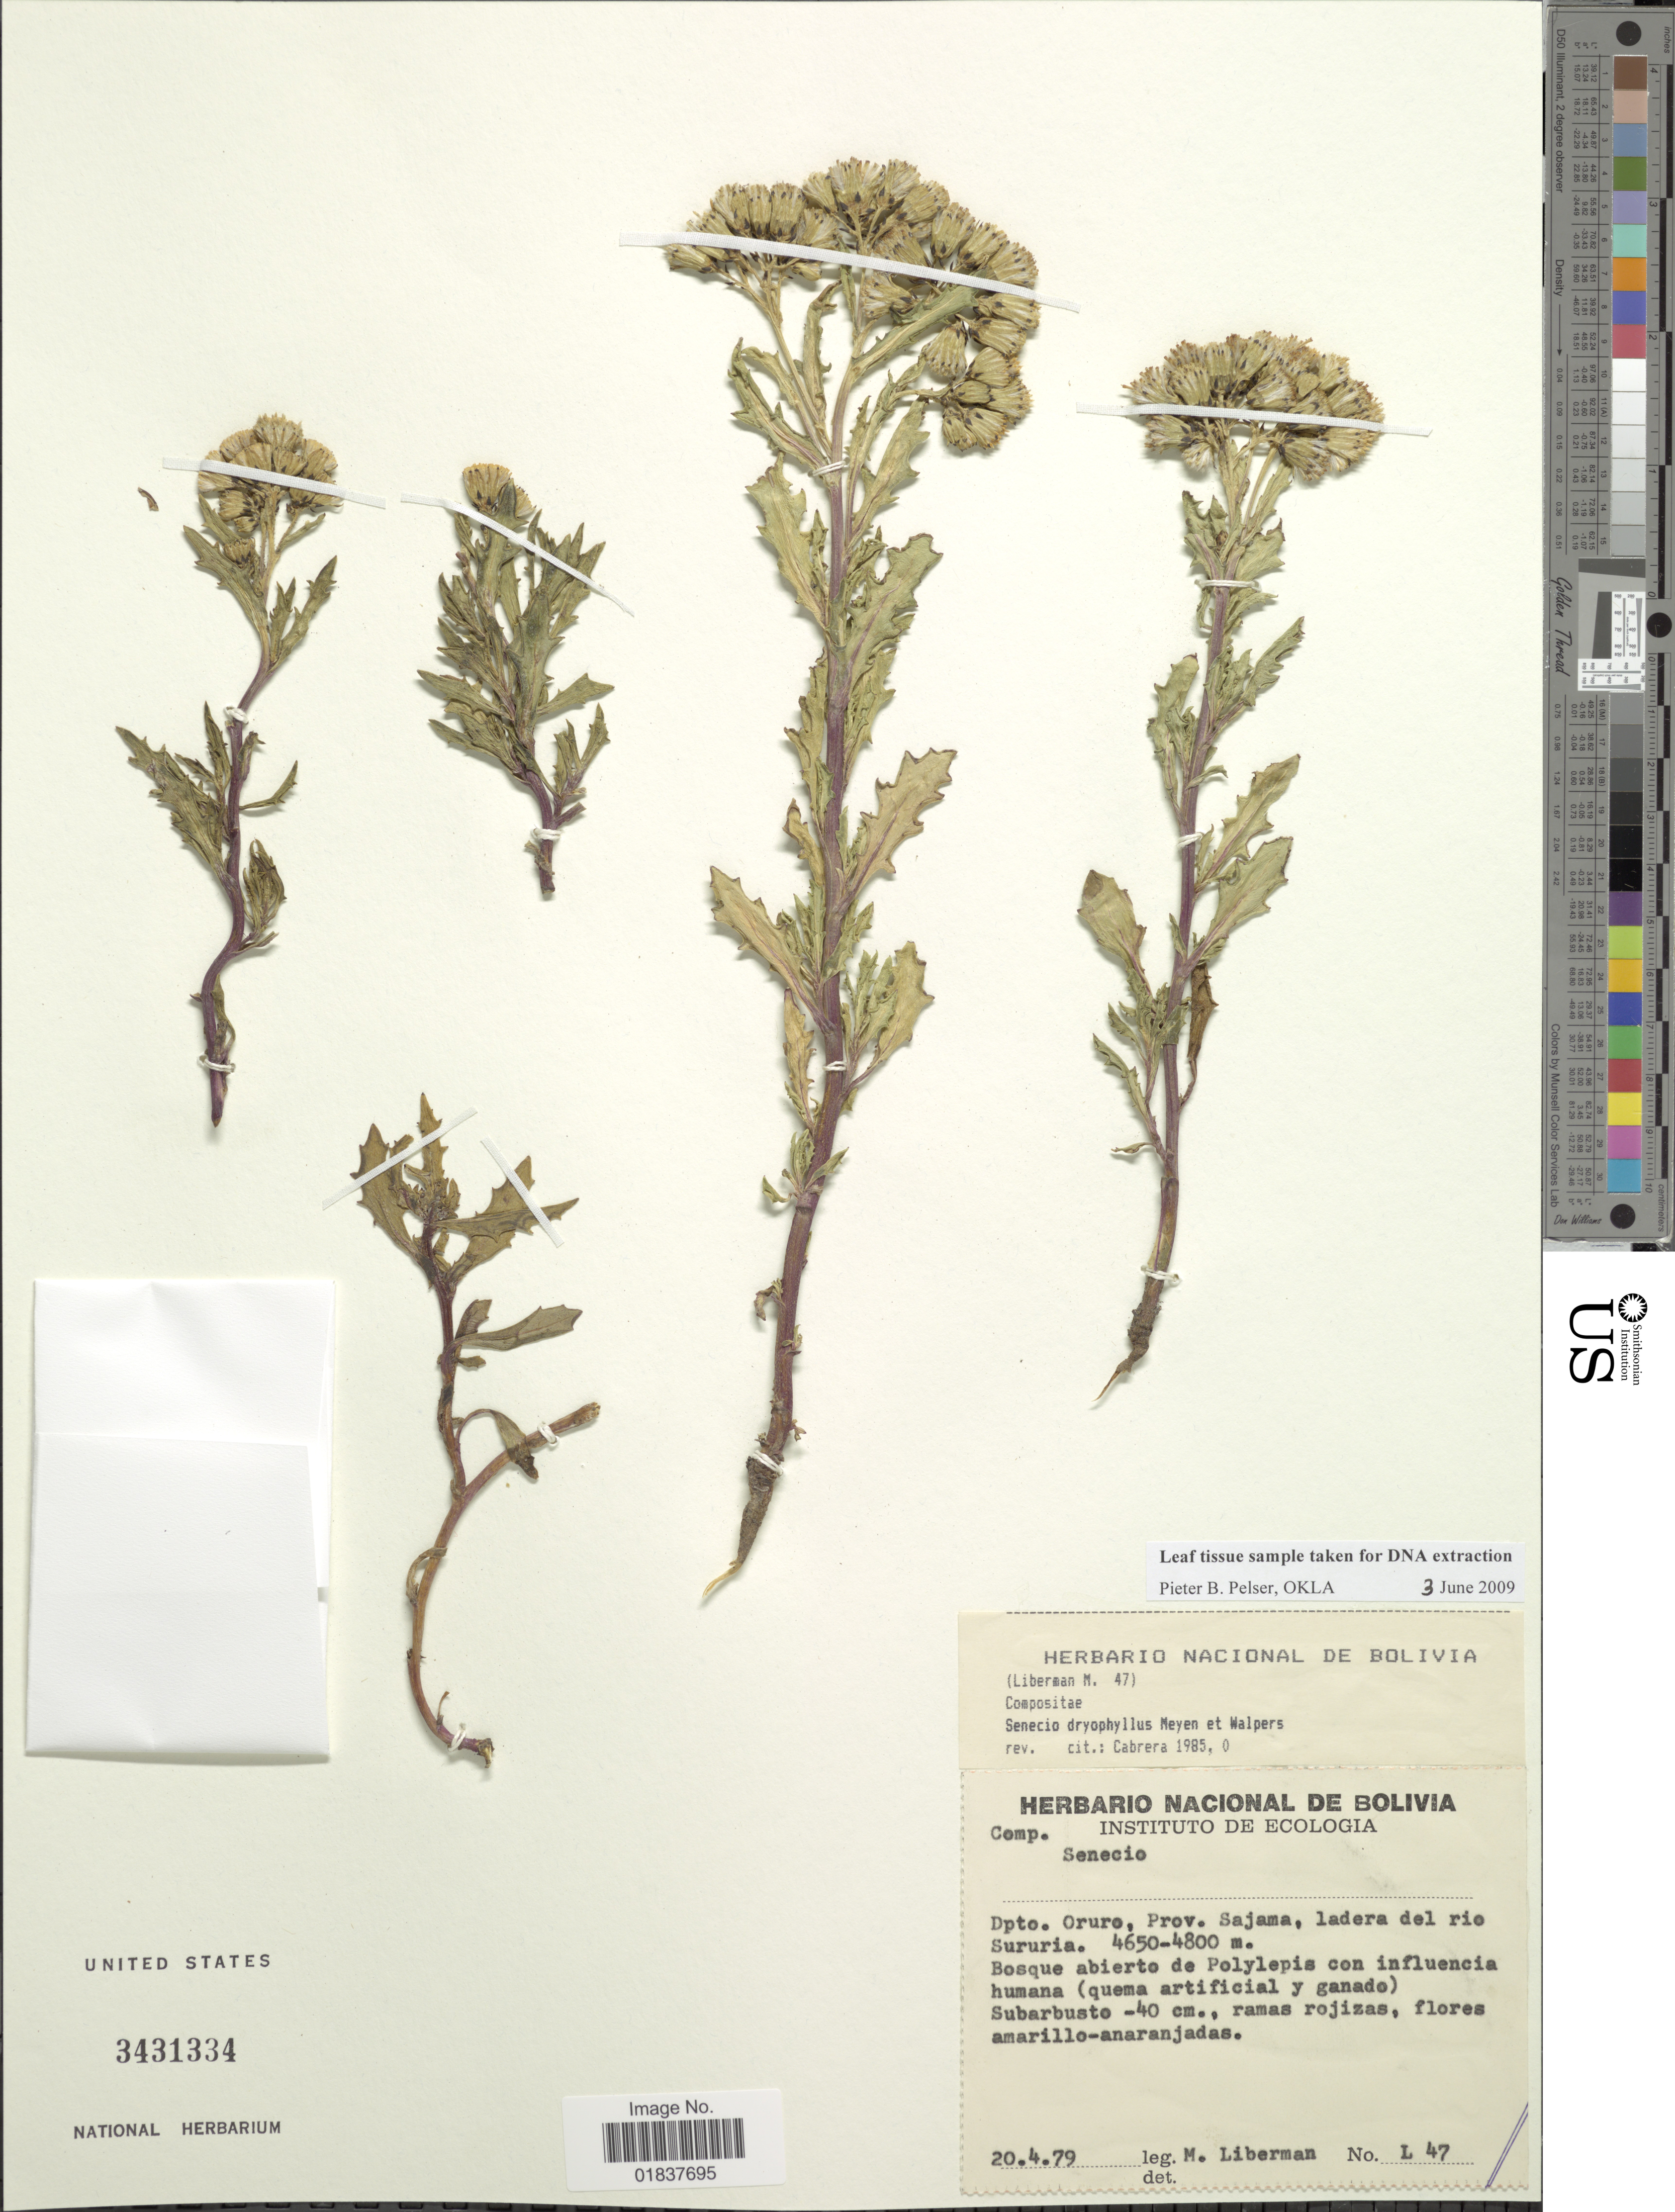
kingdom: Plantae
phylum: Tracheophyta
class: Magnoliopsida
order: Asterales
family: Asteraceae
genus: Senecio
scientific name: Senecio dryophyllus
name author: Meyen & Walp.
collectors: M. Liberman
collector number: L47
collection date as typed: Transcribed d/m/y: 20/4/79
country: Bolivia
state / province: Oruro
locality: Prov. Sajama, ladera del rio Sururia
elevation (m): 4650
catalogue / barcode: US 3431334